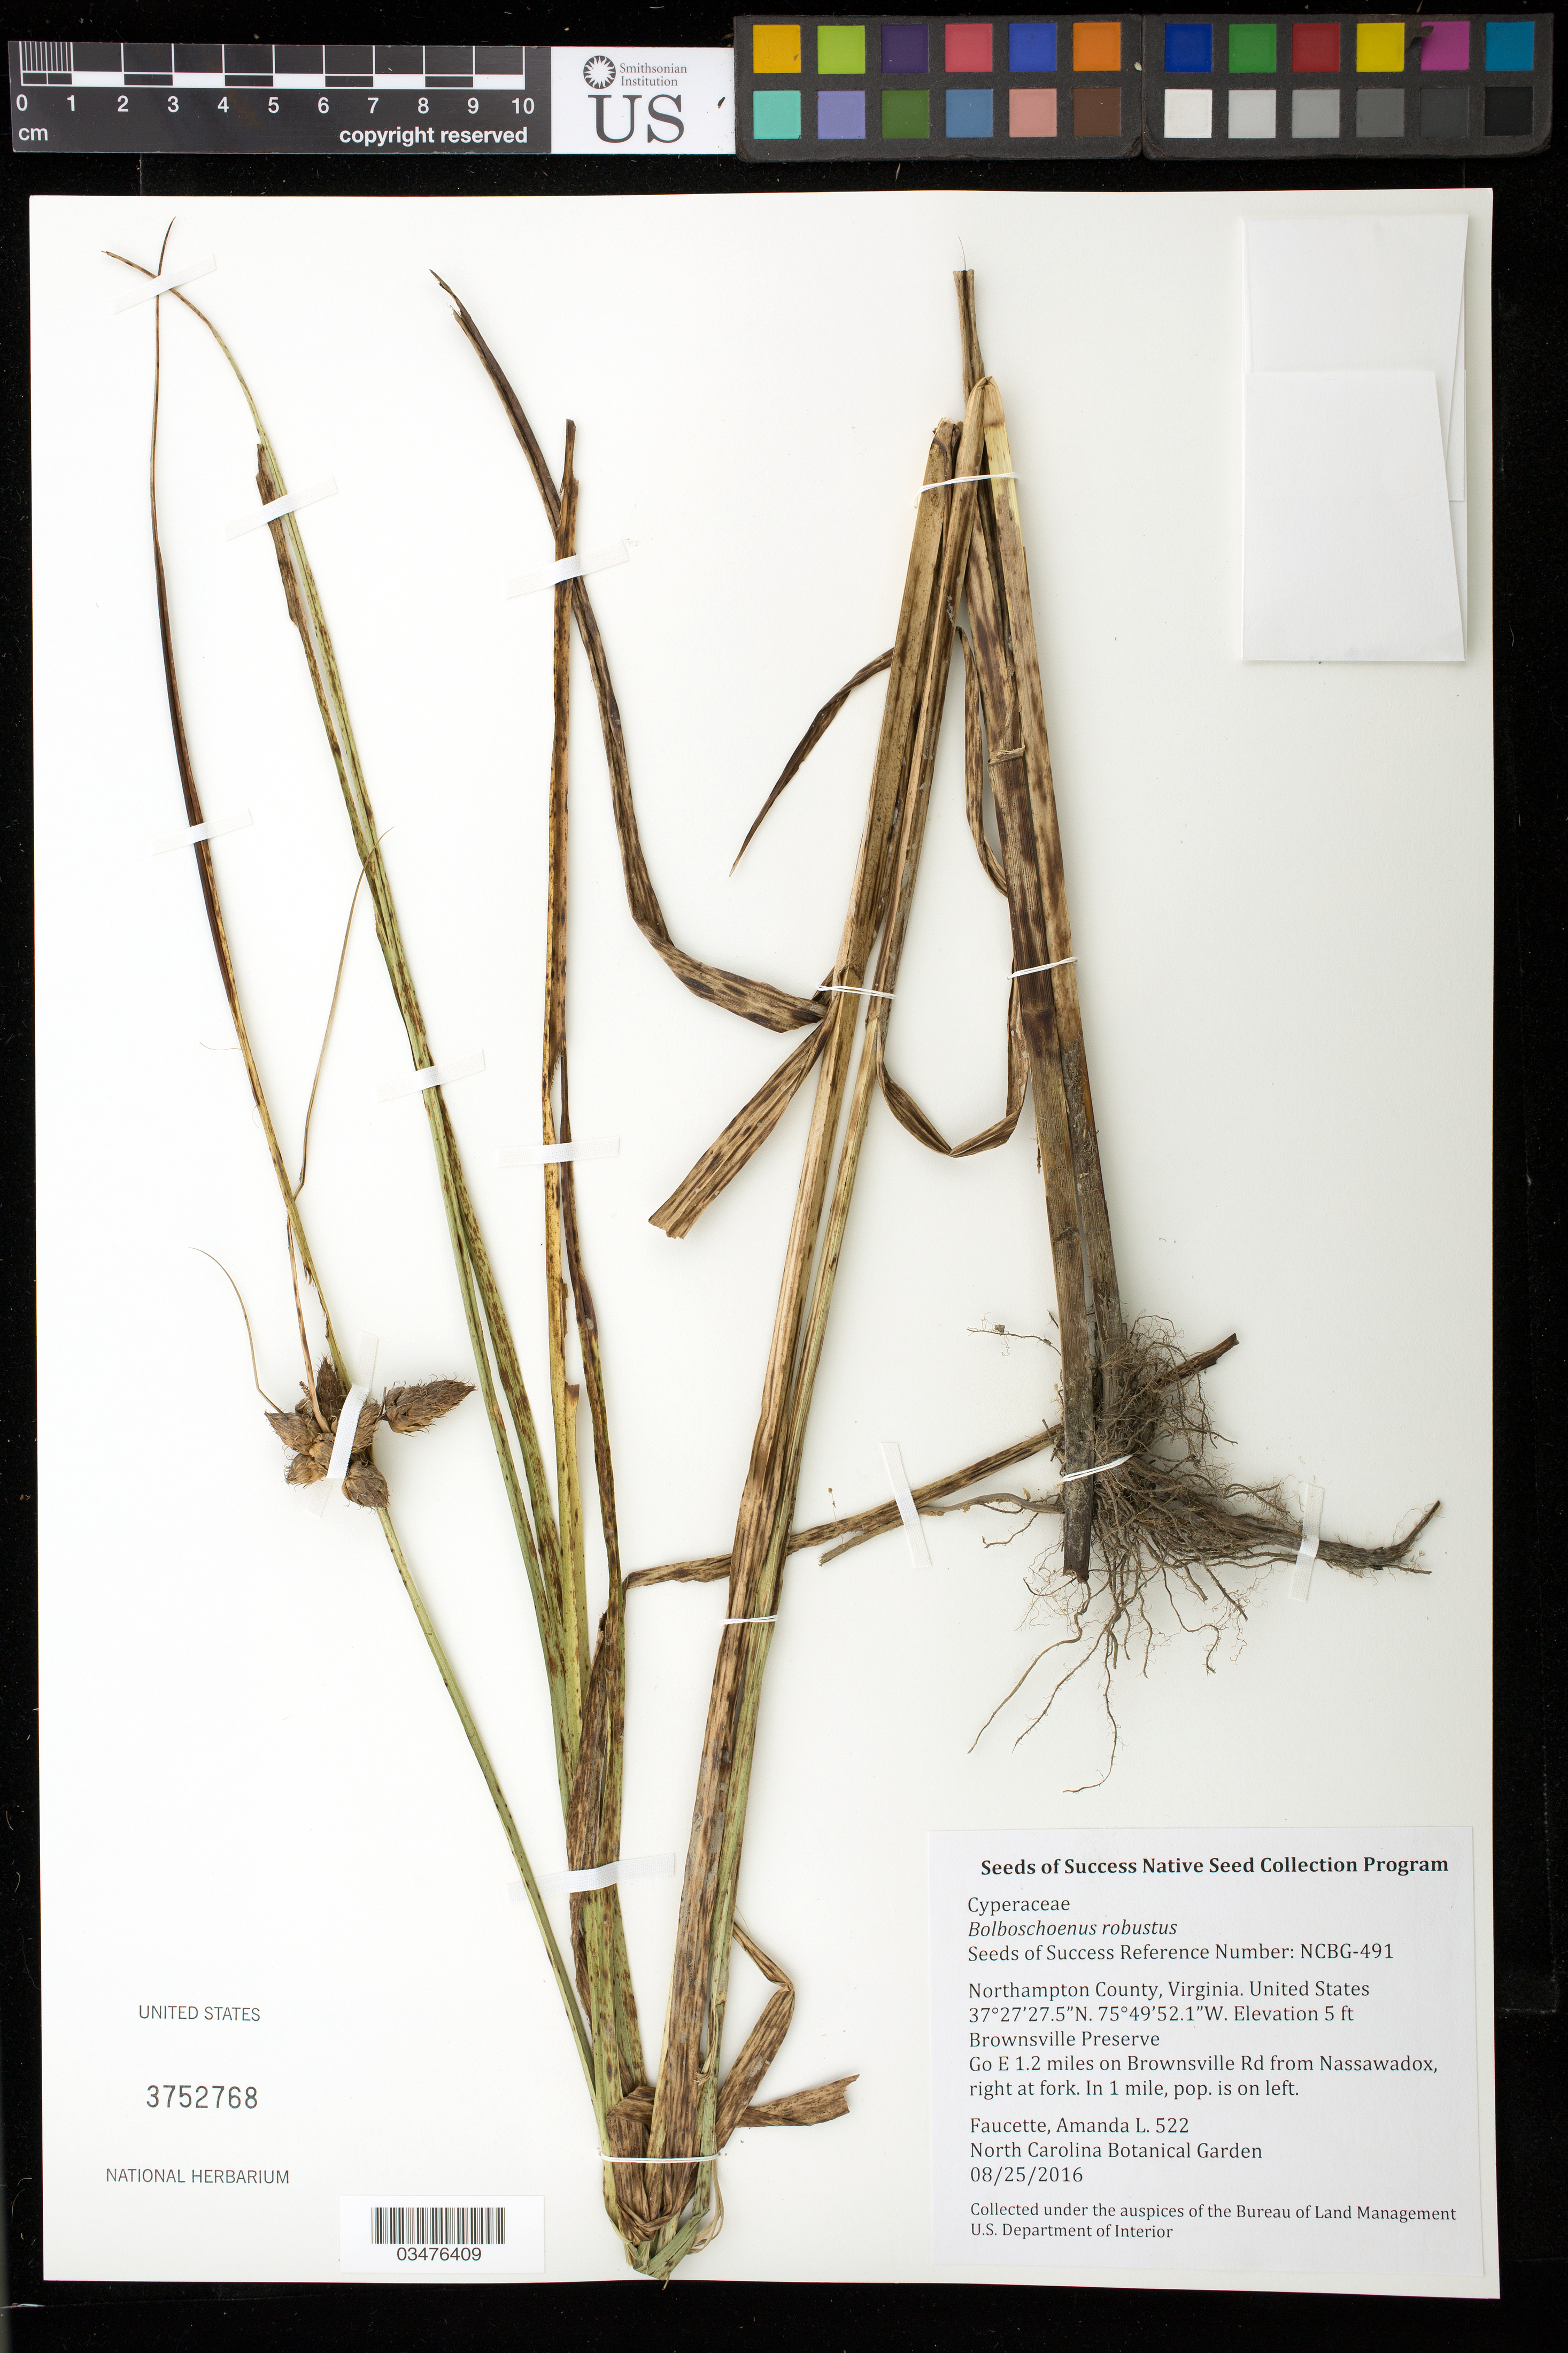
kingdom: Plantae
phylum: Tracheophyta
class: Liliopsida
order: Poales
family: Cyperaceae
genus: Bolboschoenus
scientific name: Bolboschoenus robustus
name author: (Pursh) Soják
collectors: A. Faucette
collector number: NCBG-491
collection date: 2016-08-25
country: United States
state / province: Virginia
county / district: Northampton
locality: Brownsville Preserve, Man-made impoundment (southern)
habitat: Tidal Salt Marsh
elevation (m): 2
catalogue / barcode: US 3752768